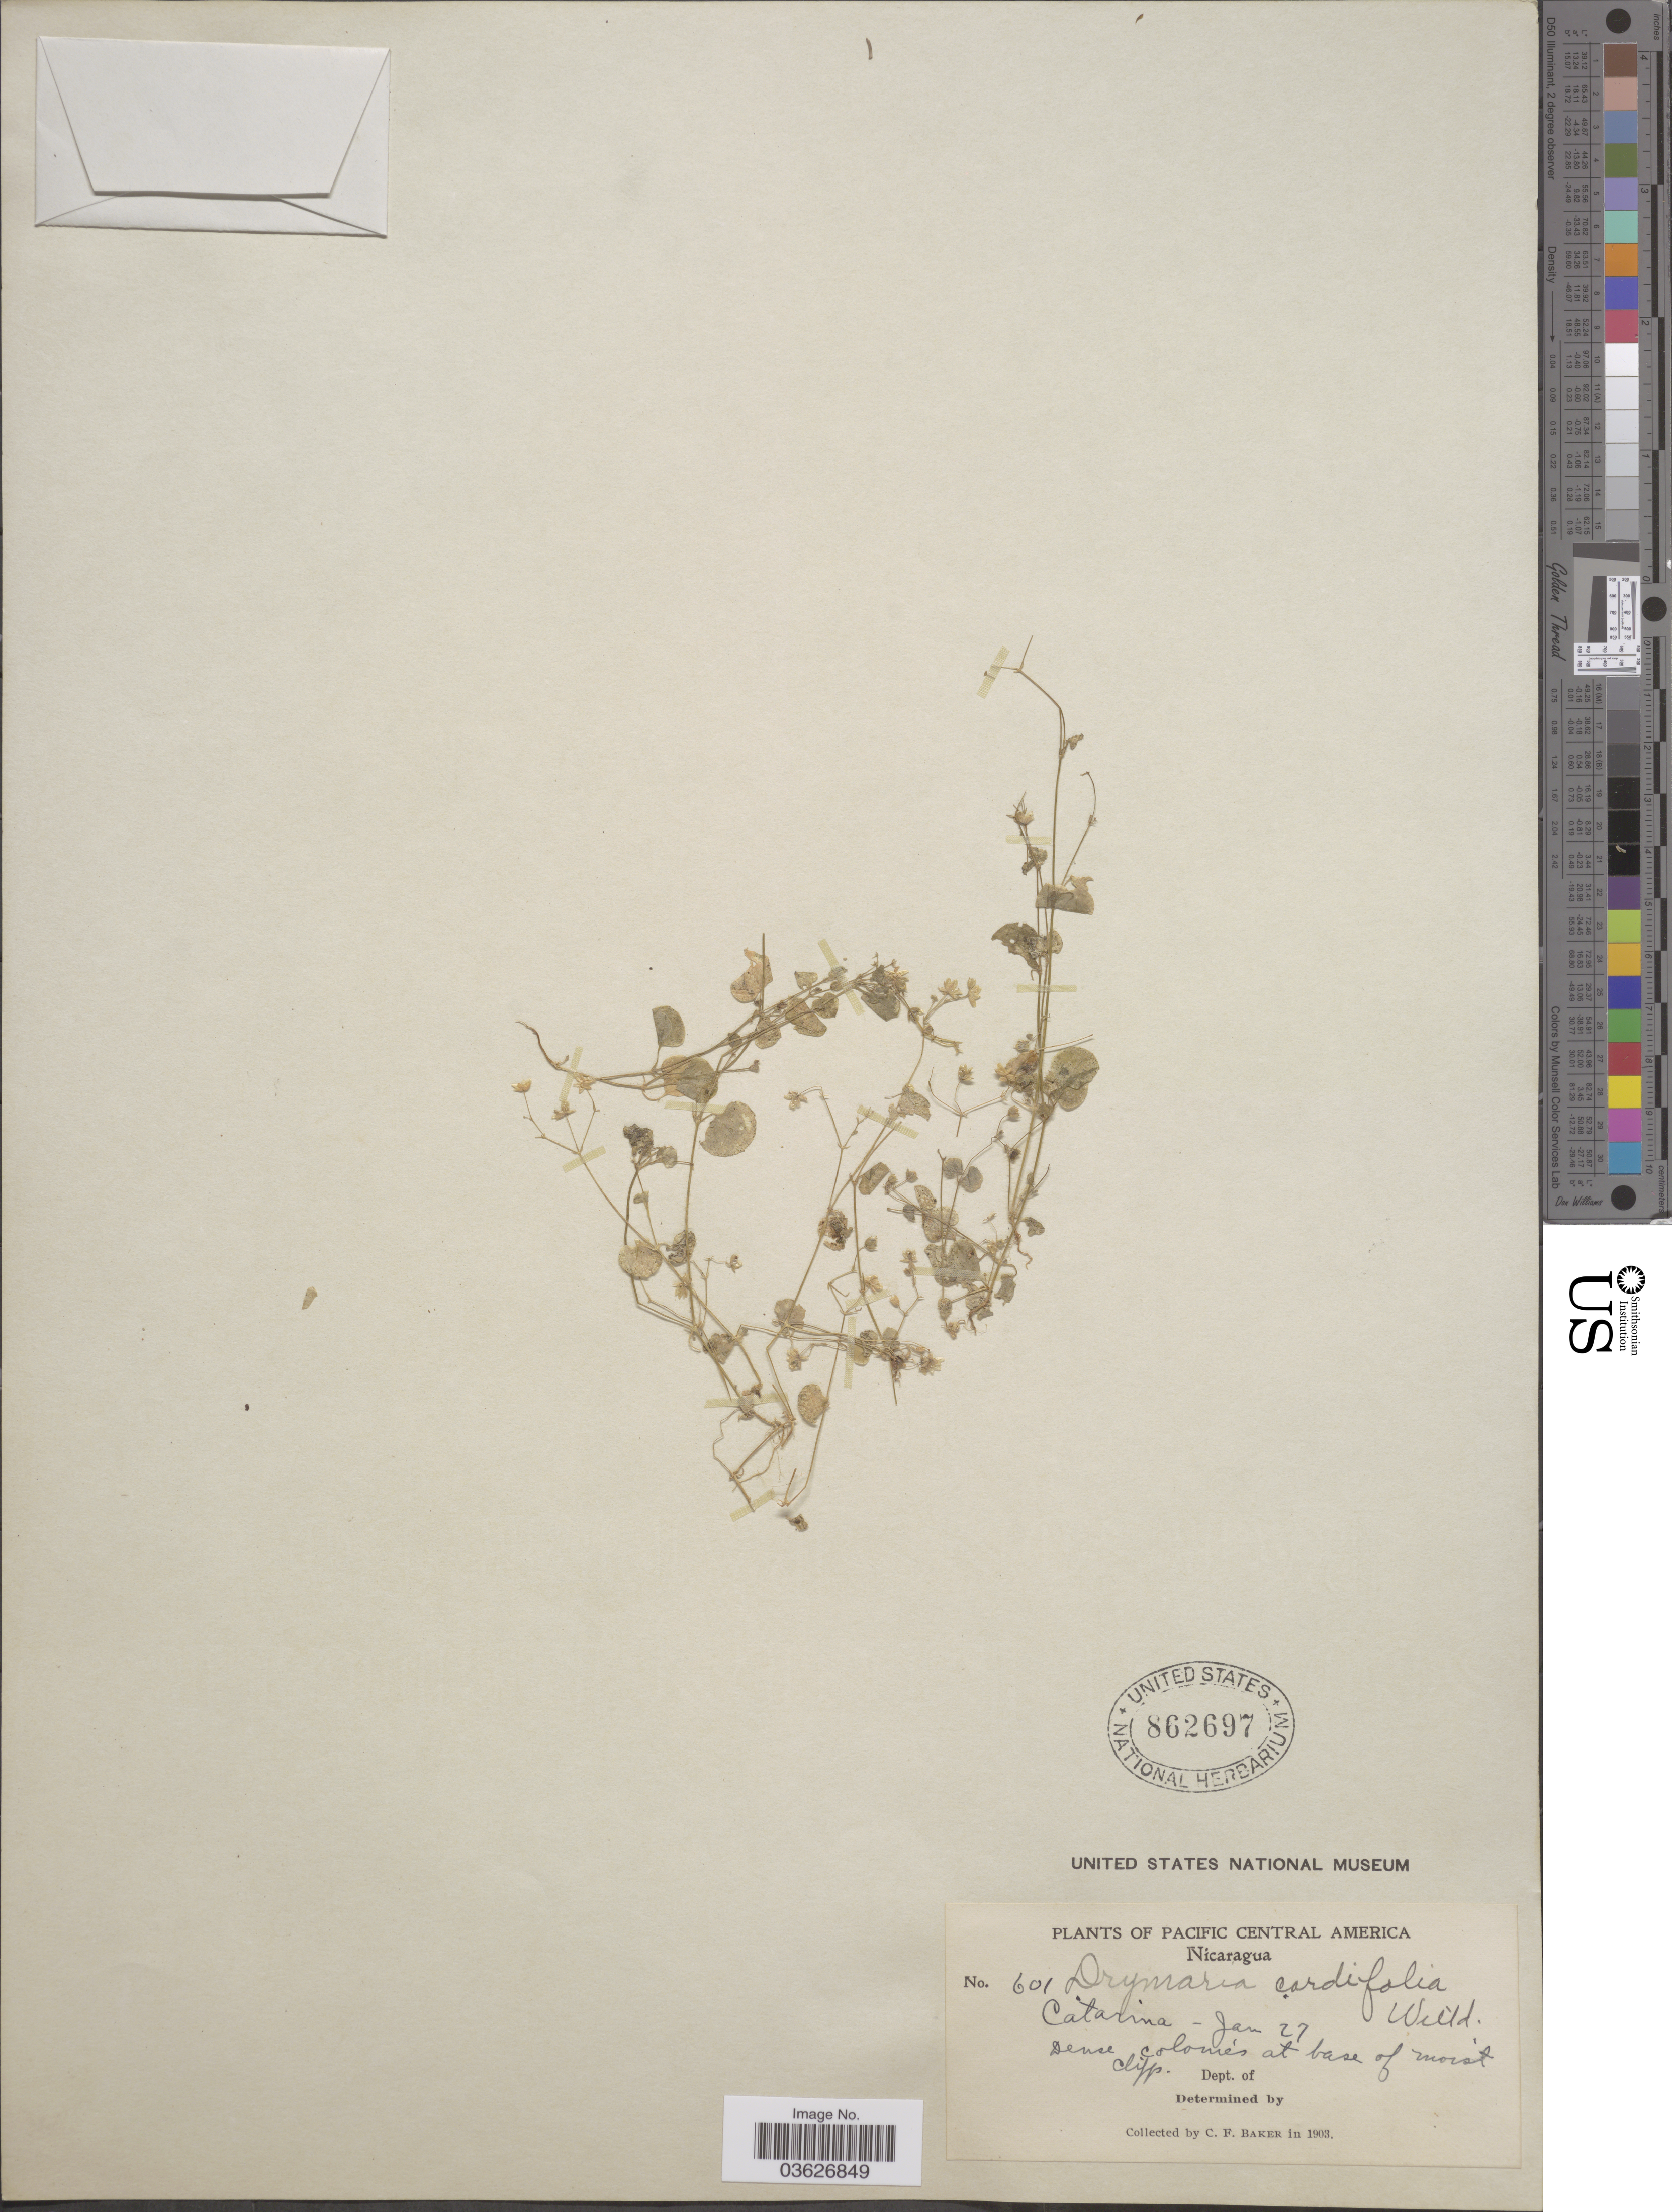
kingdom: Plantae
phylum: Tracheophyta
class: Magnoliopsida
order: Caryophyllales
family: Caryophyllaceae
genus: Drymaria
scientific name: Drymaria villosa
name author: Cham. & Schltdl.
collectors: C. F. Baker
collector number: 601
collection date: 1903-01-27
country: Nicaragua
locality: Pacific Central America. Catarina.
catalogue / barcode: US 862697